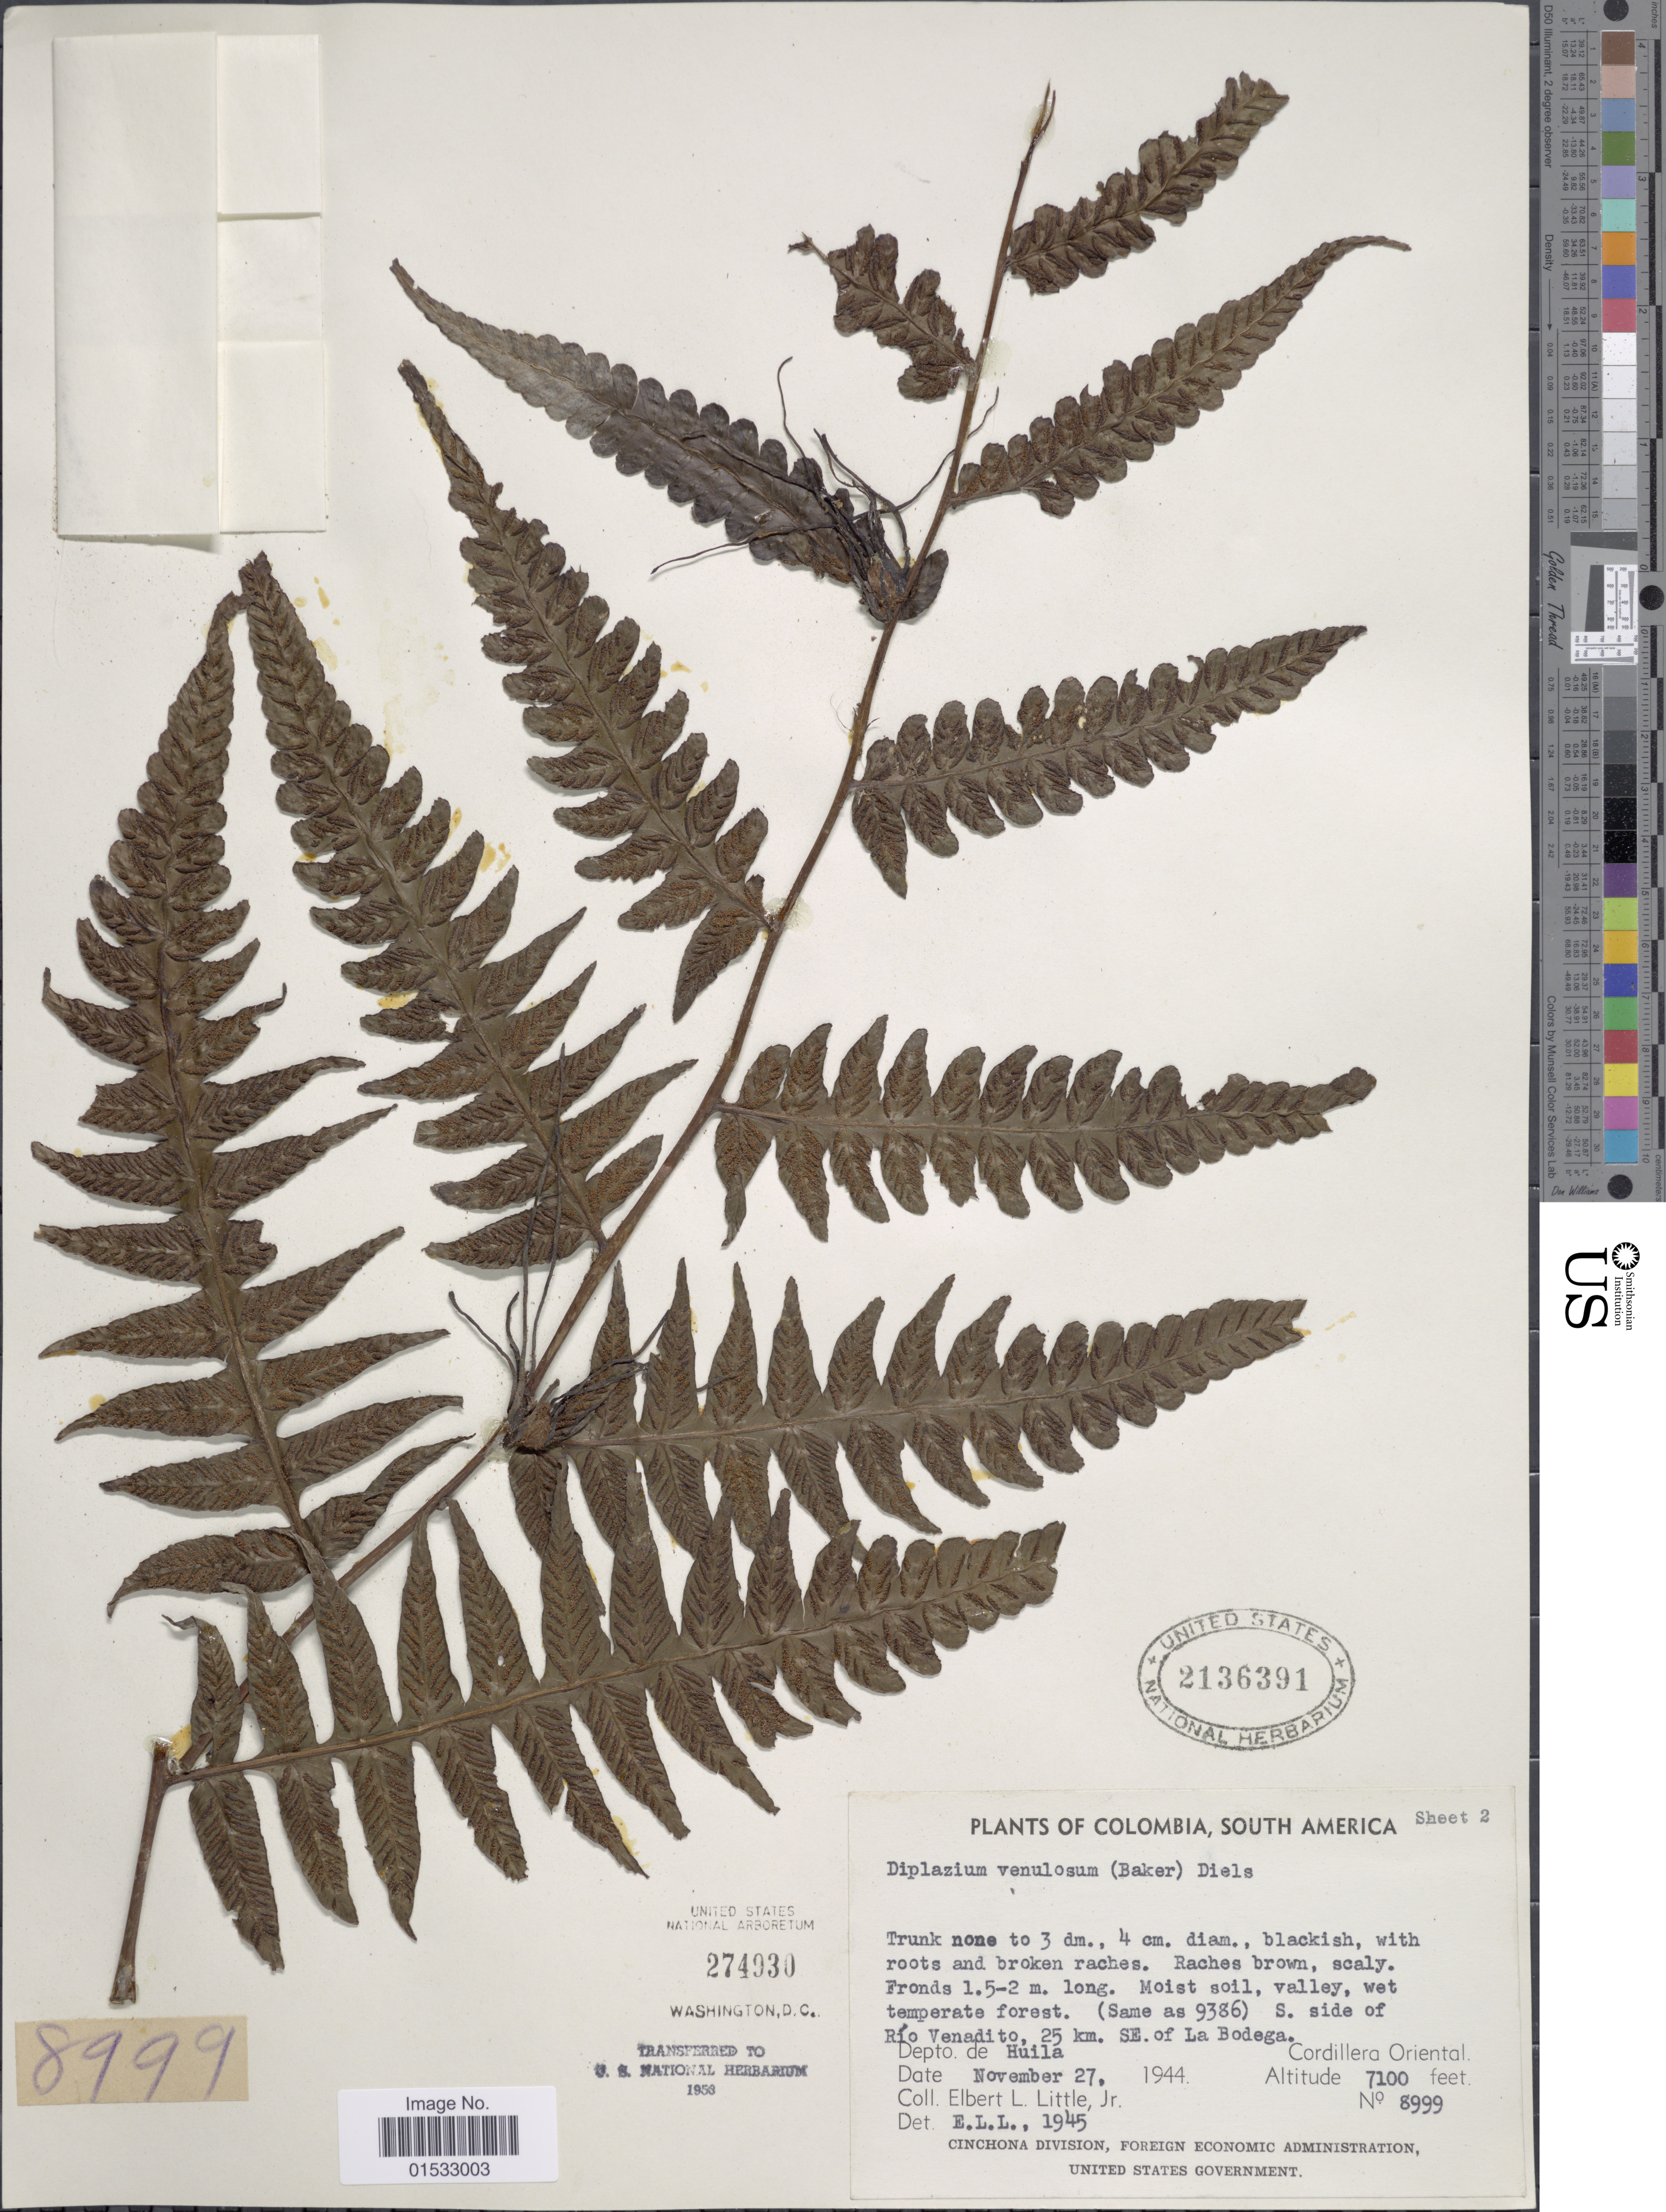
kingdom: Plantae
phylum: Tracheophyta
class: Polypodiopsida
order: Polypodiales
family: Athyriaceae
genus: Diplazium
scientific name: Diplazium macropterum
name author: (Sodiro) C. Chr.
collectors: E. L. Little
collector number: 8999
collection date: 1944-11-27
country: Colombia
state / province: Huila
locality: South America, S. side of Río Venadito, 25 km. SE. of La Bodega, Cordillera Oriental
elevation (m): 2164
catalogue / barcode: US 2136391